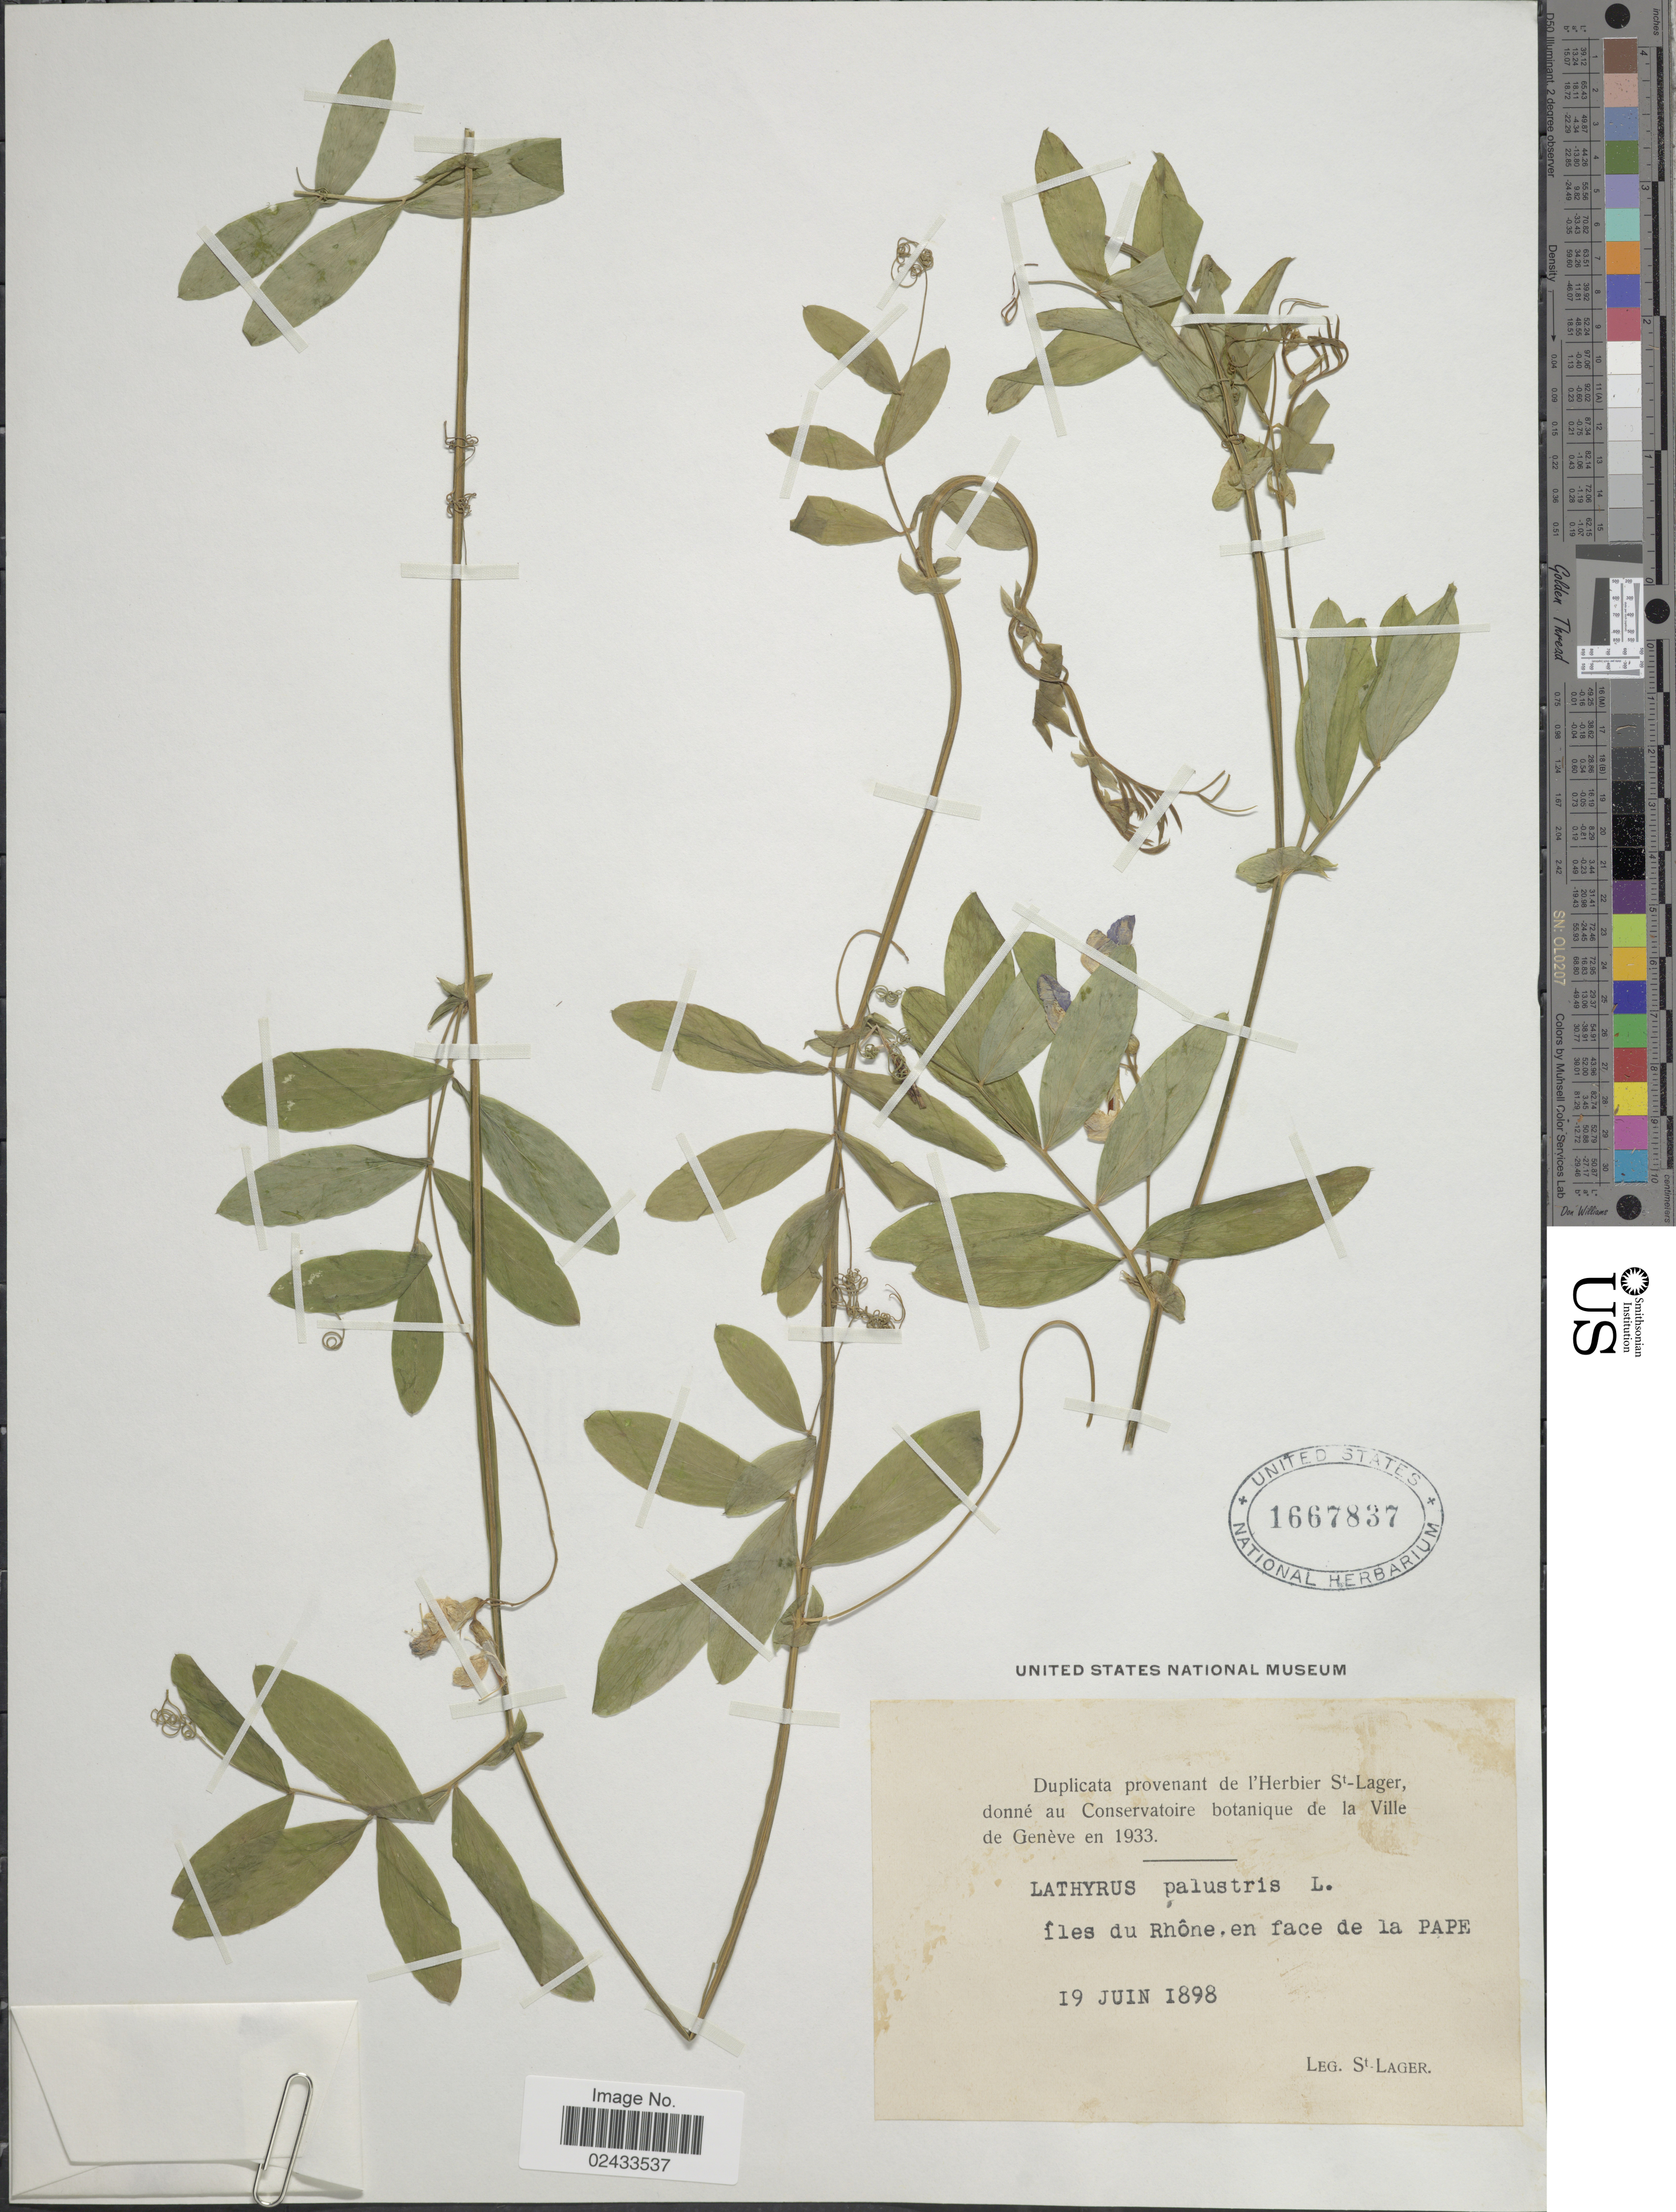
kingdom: Plantae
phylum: Tracheophyta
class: Magnoliopsida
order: Fabales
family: Fabaceae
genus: Lathyrus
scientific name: Lathyrus palustris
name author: L.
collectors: -. St. Lager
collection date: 1898-06-19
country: France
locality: Fles du Rhone, en face de la Pape.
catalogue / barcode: US 1667837